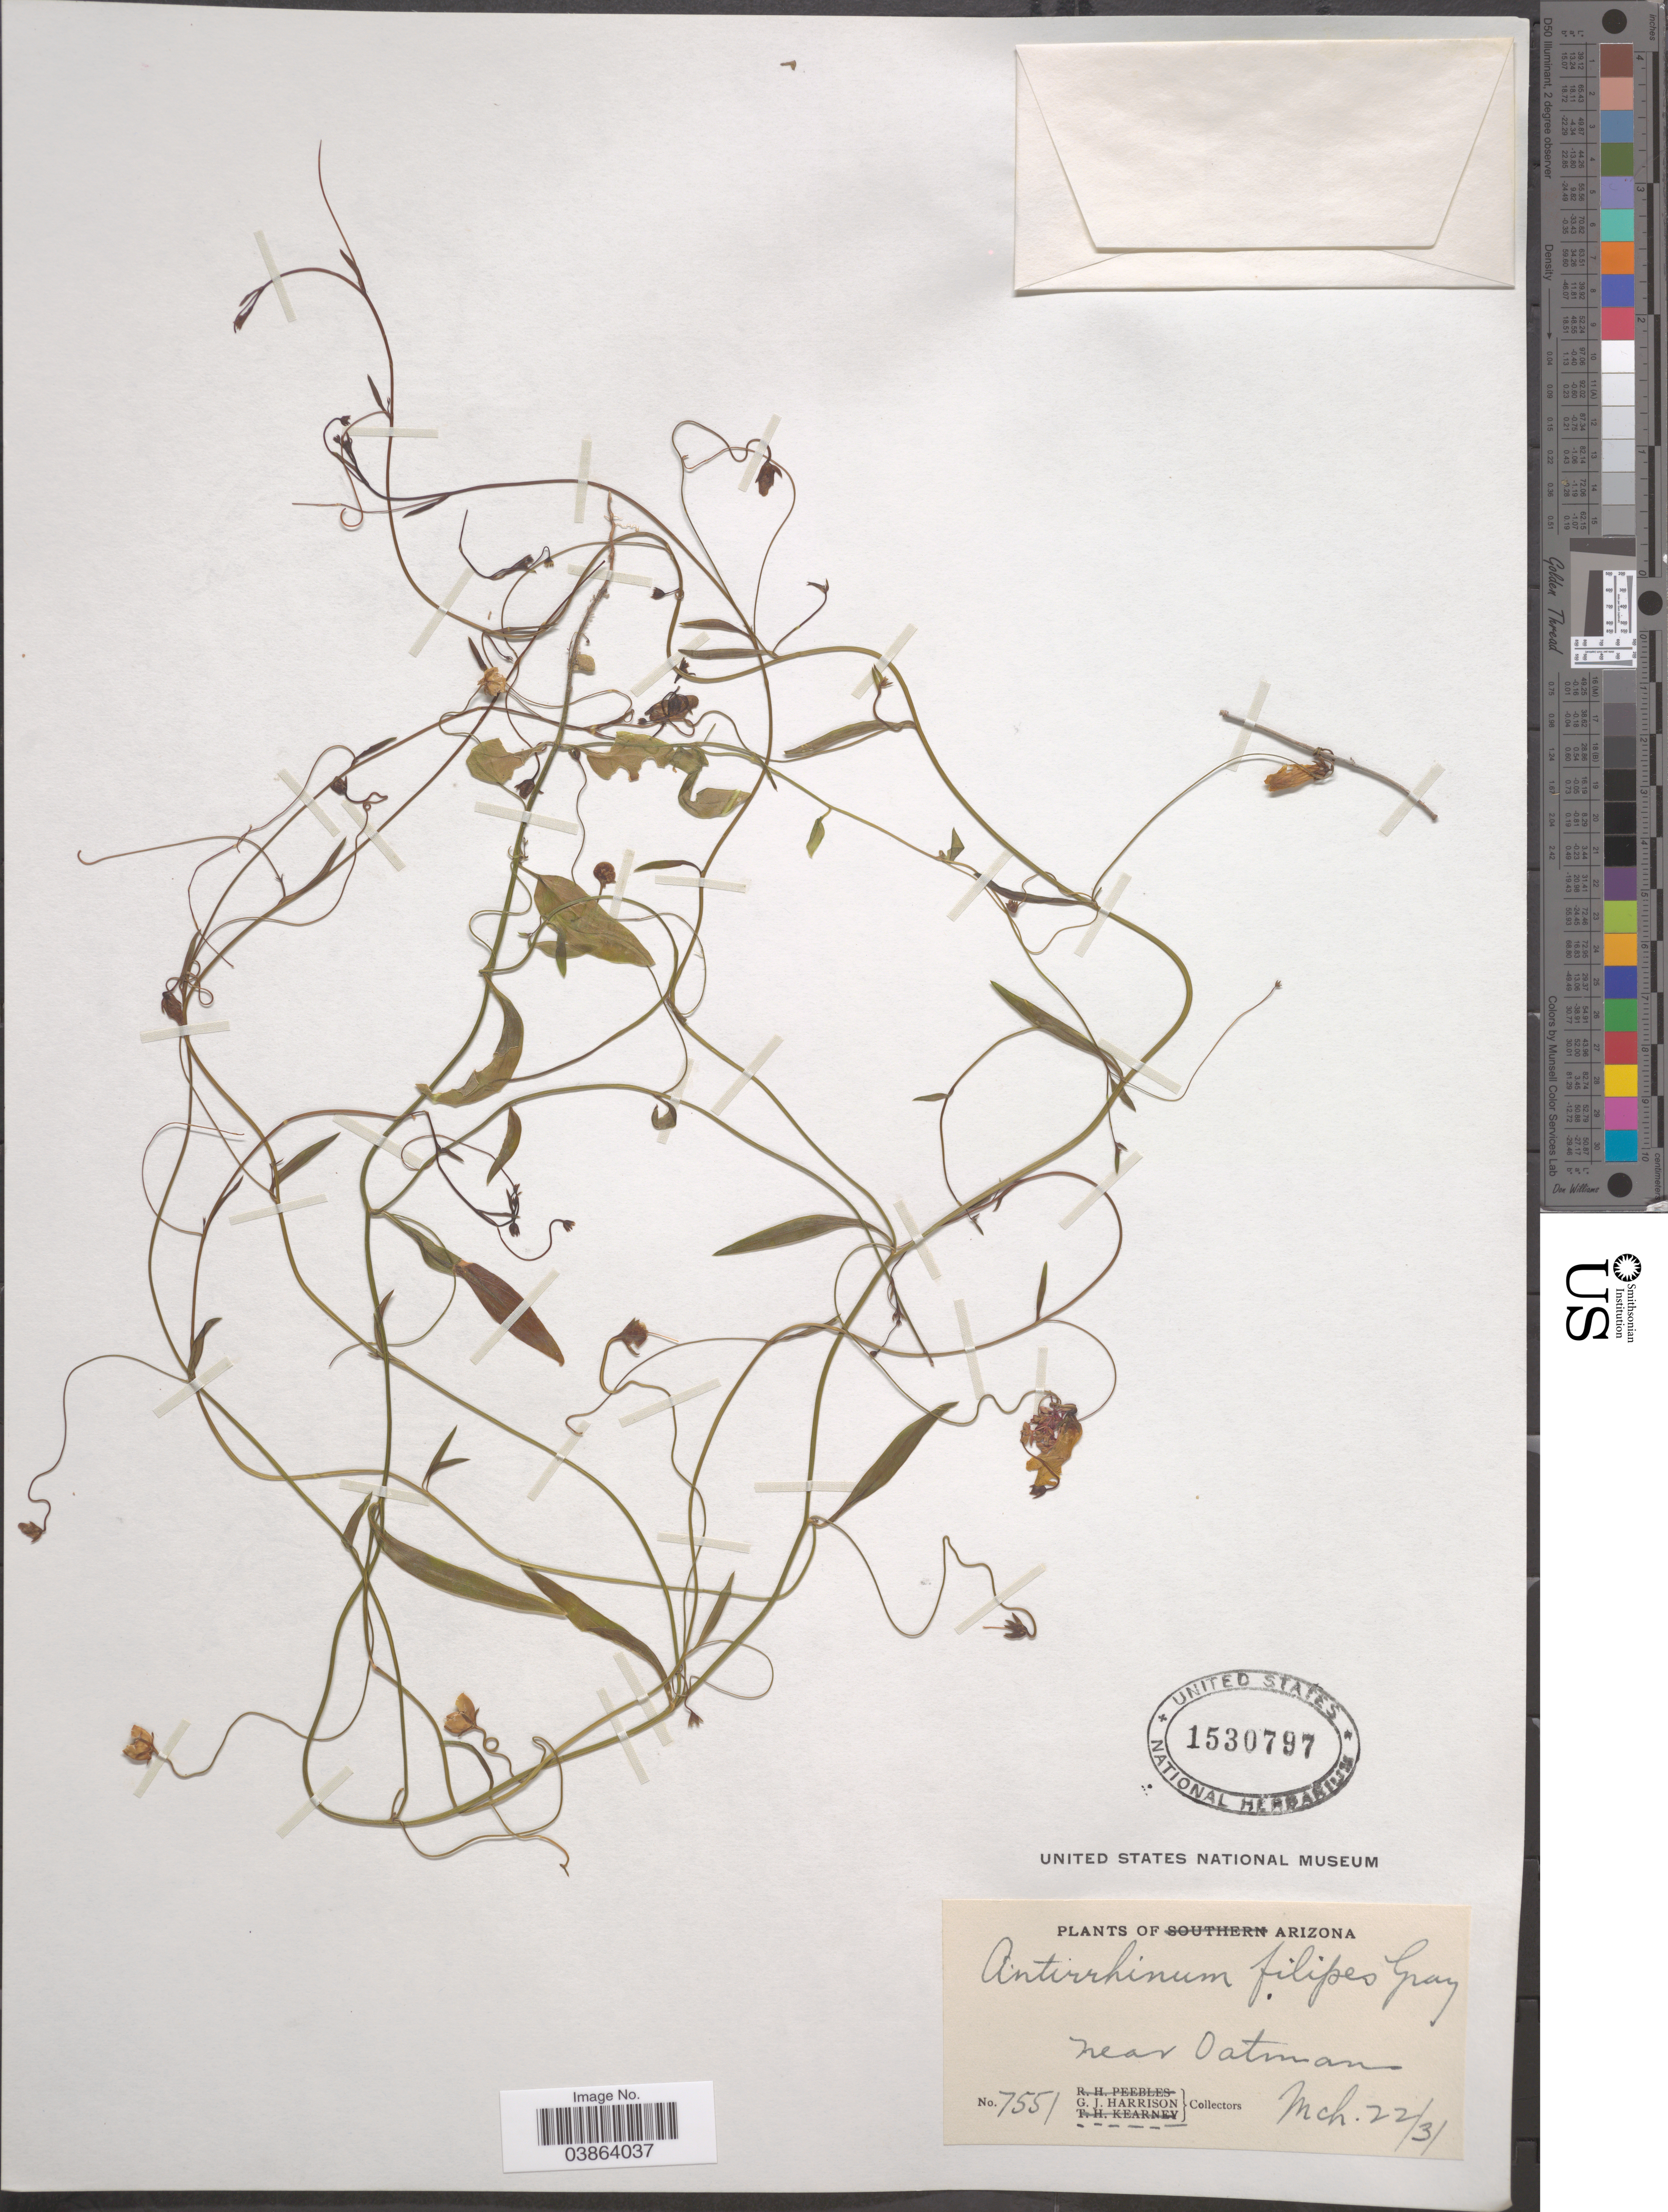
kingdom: Plantae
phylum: Tracheophyta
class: Magnoliopsida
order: Lamiales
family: Plantaginaceae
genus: Asarina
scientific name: Asarina filipes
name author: (A. Gray) Pennell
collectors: G. J. Harrison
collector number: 7551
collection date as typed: Transcribed d/m/y: 22/3/31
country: United States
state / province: Arizona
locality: Near Oatman.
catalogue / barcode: US 1530797